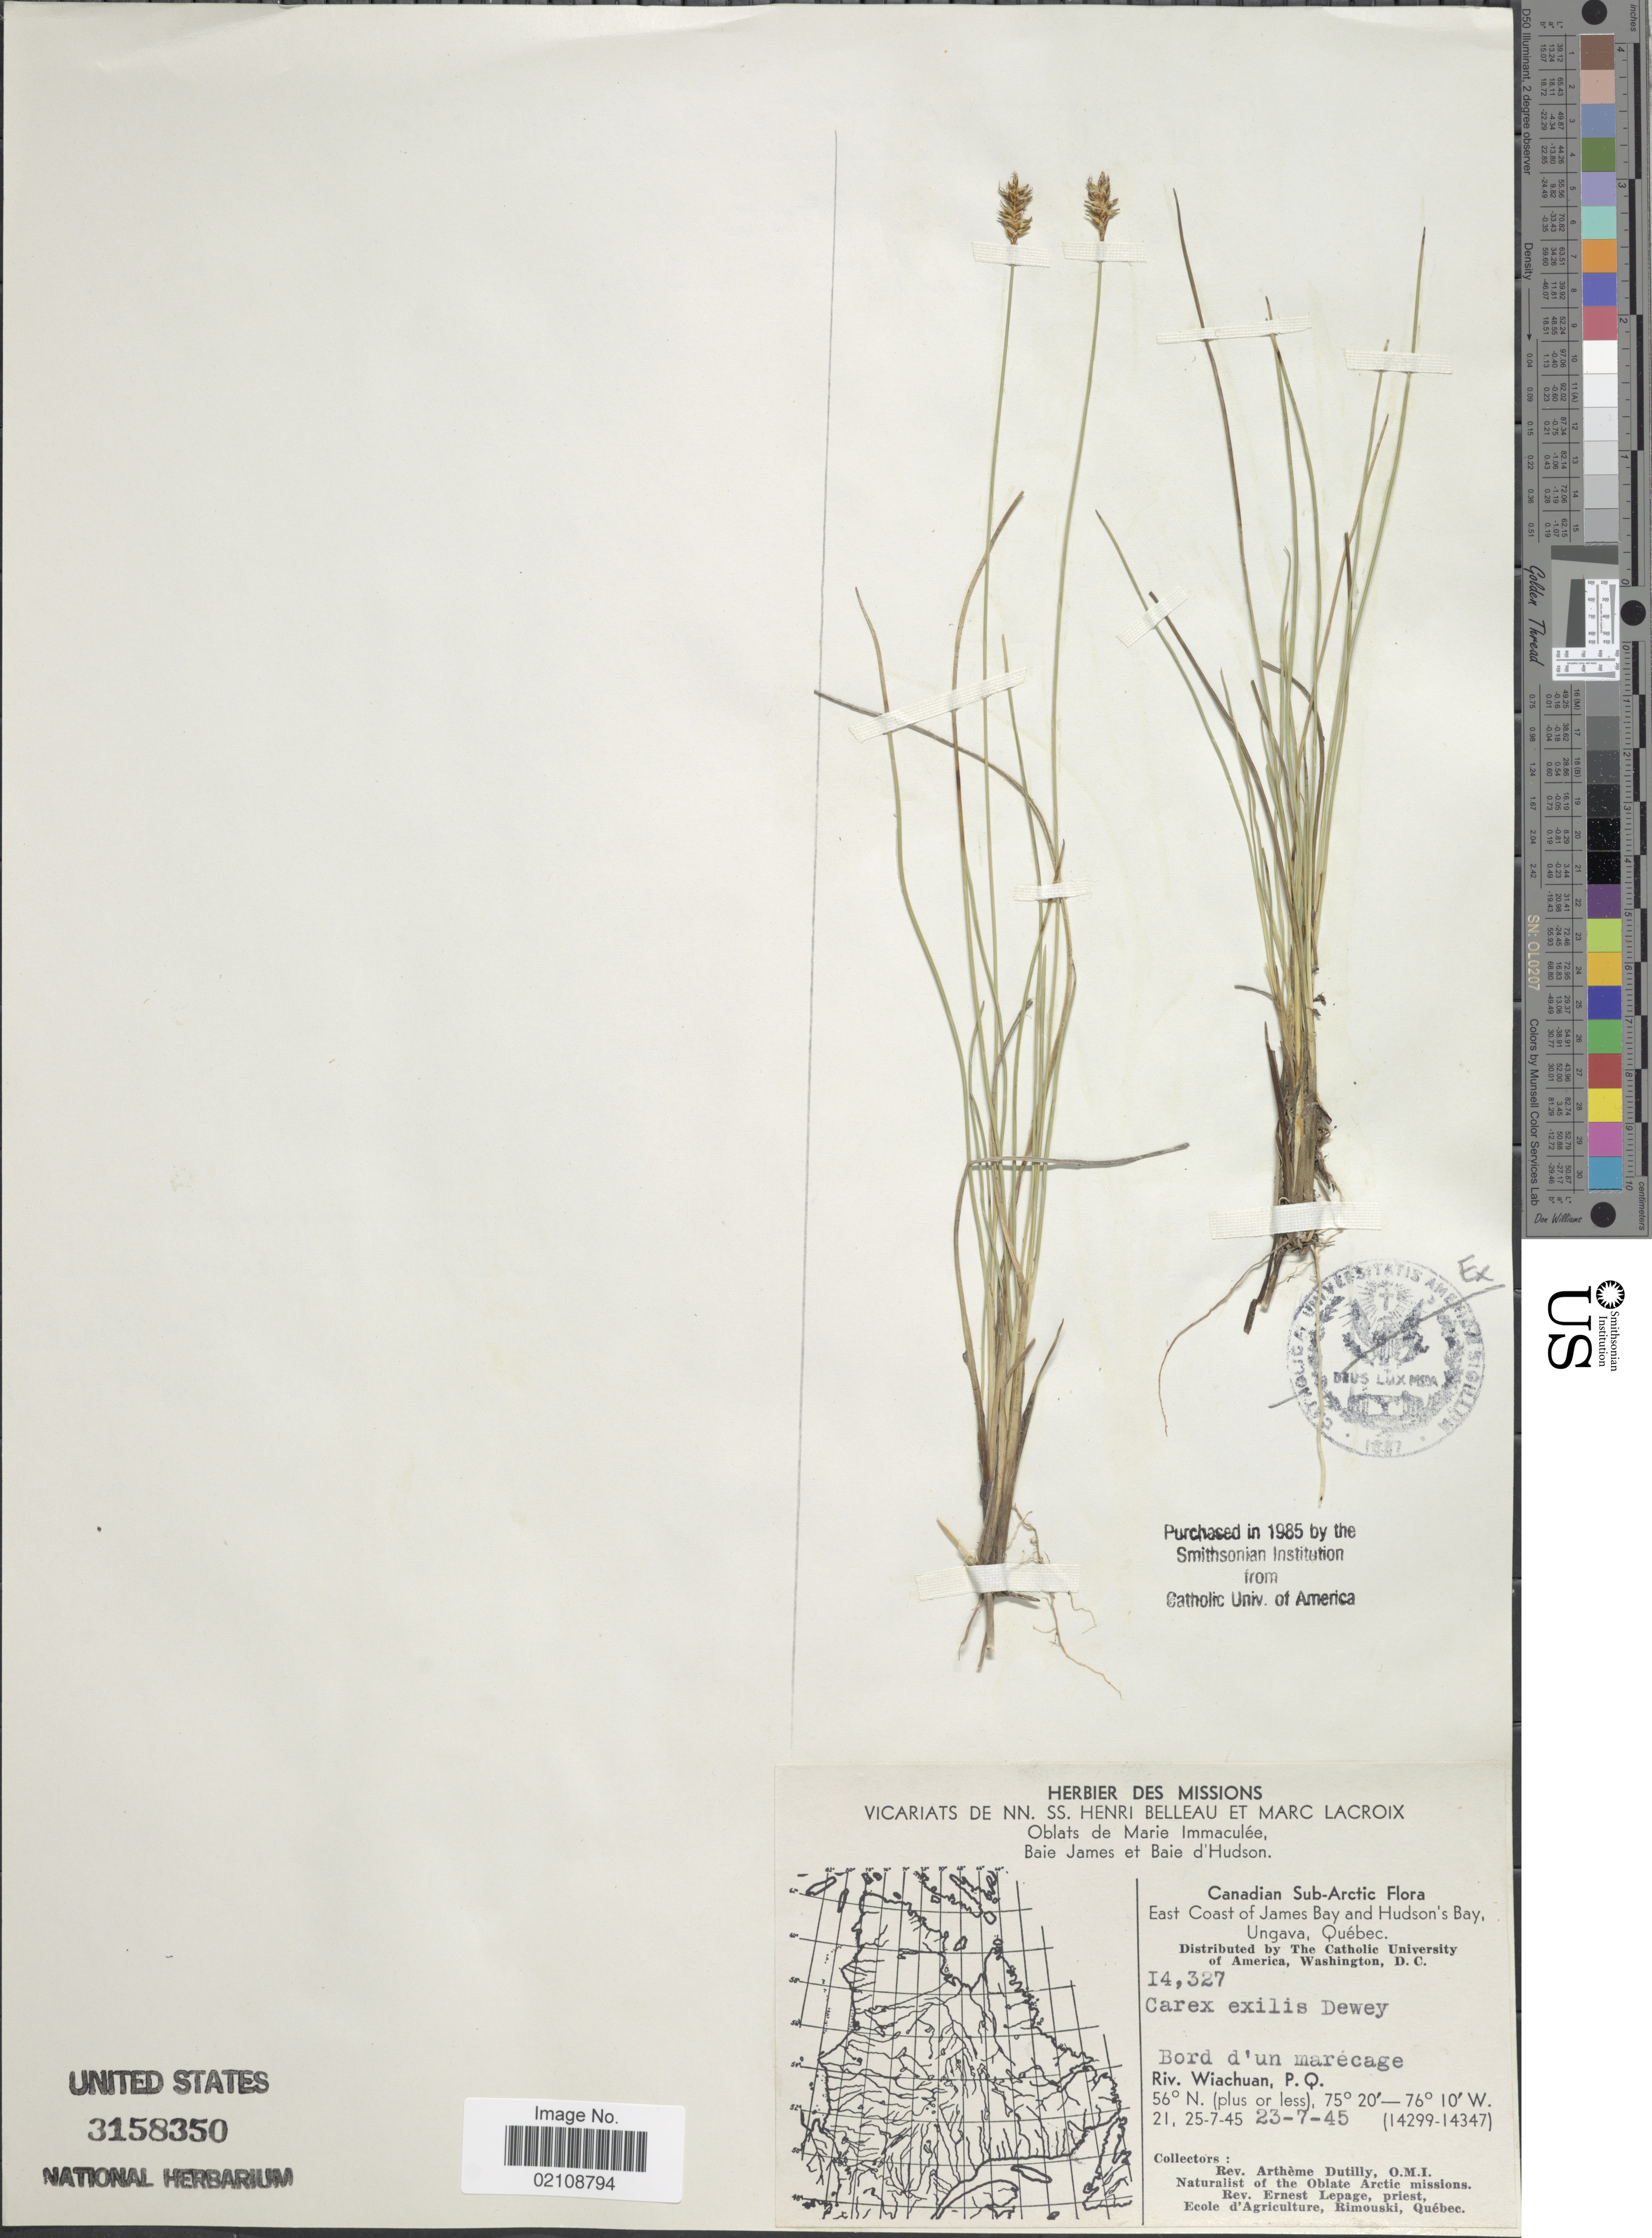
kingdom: Plantae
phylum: Tracheophyta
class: Liliopsida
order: Poales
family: Cyperaceae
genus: Carex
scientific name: Carex exilis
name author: Dewey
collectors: A. Dutilly & E. Lepage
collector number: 14327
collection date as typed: Transcribed d/m/y: 23/7/45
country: Canada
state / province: Quebec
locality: East Coast of James Bay and Hudson's Bay, Ungava, bord d'un marcecage, Riv. Wiachuan. P.Q., Canadian Sub-Arctic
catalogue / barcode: US 3158350